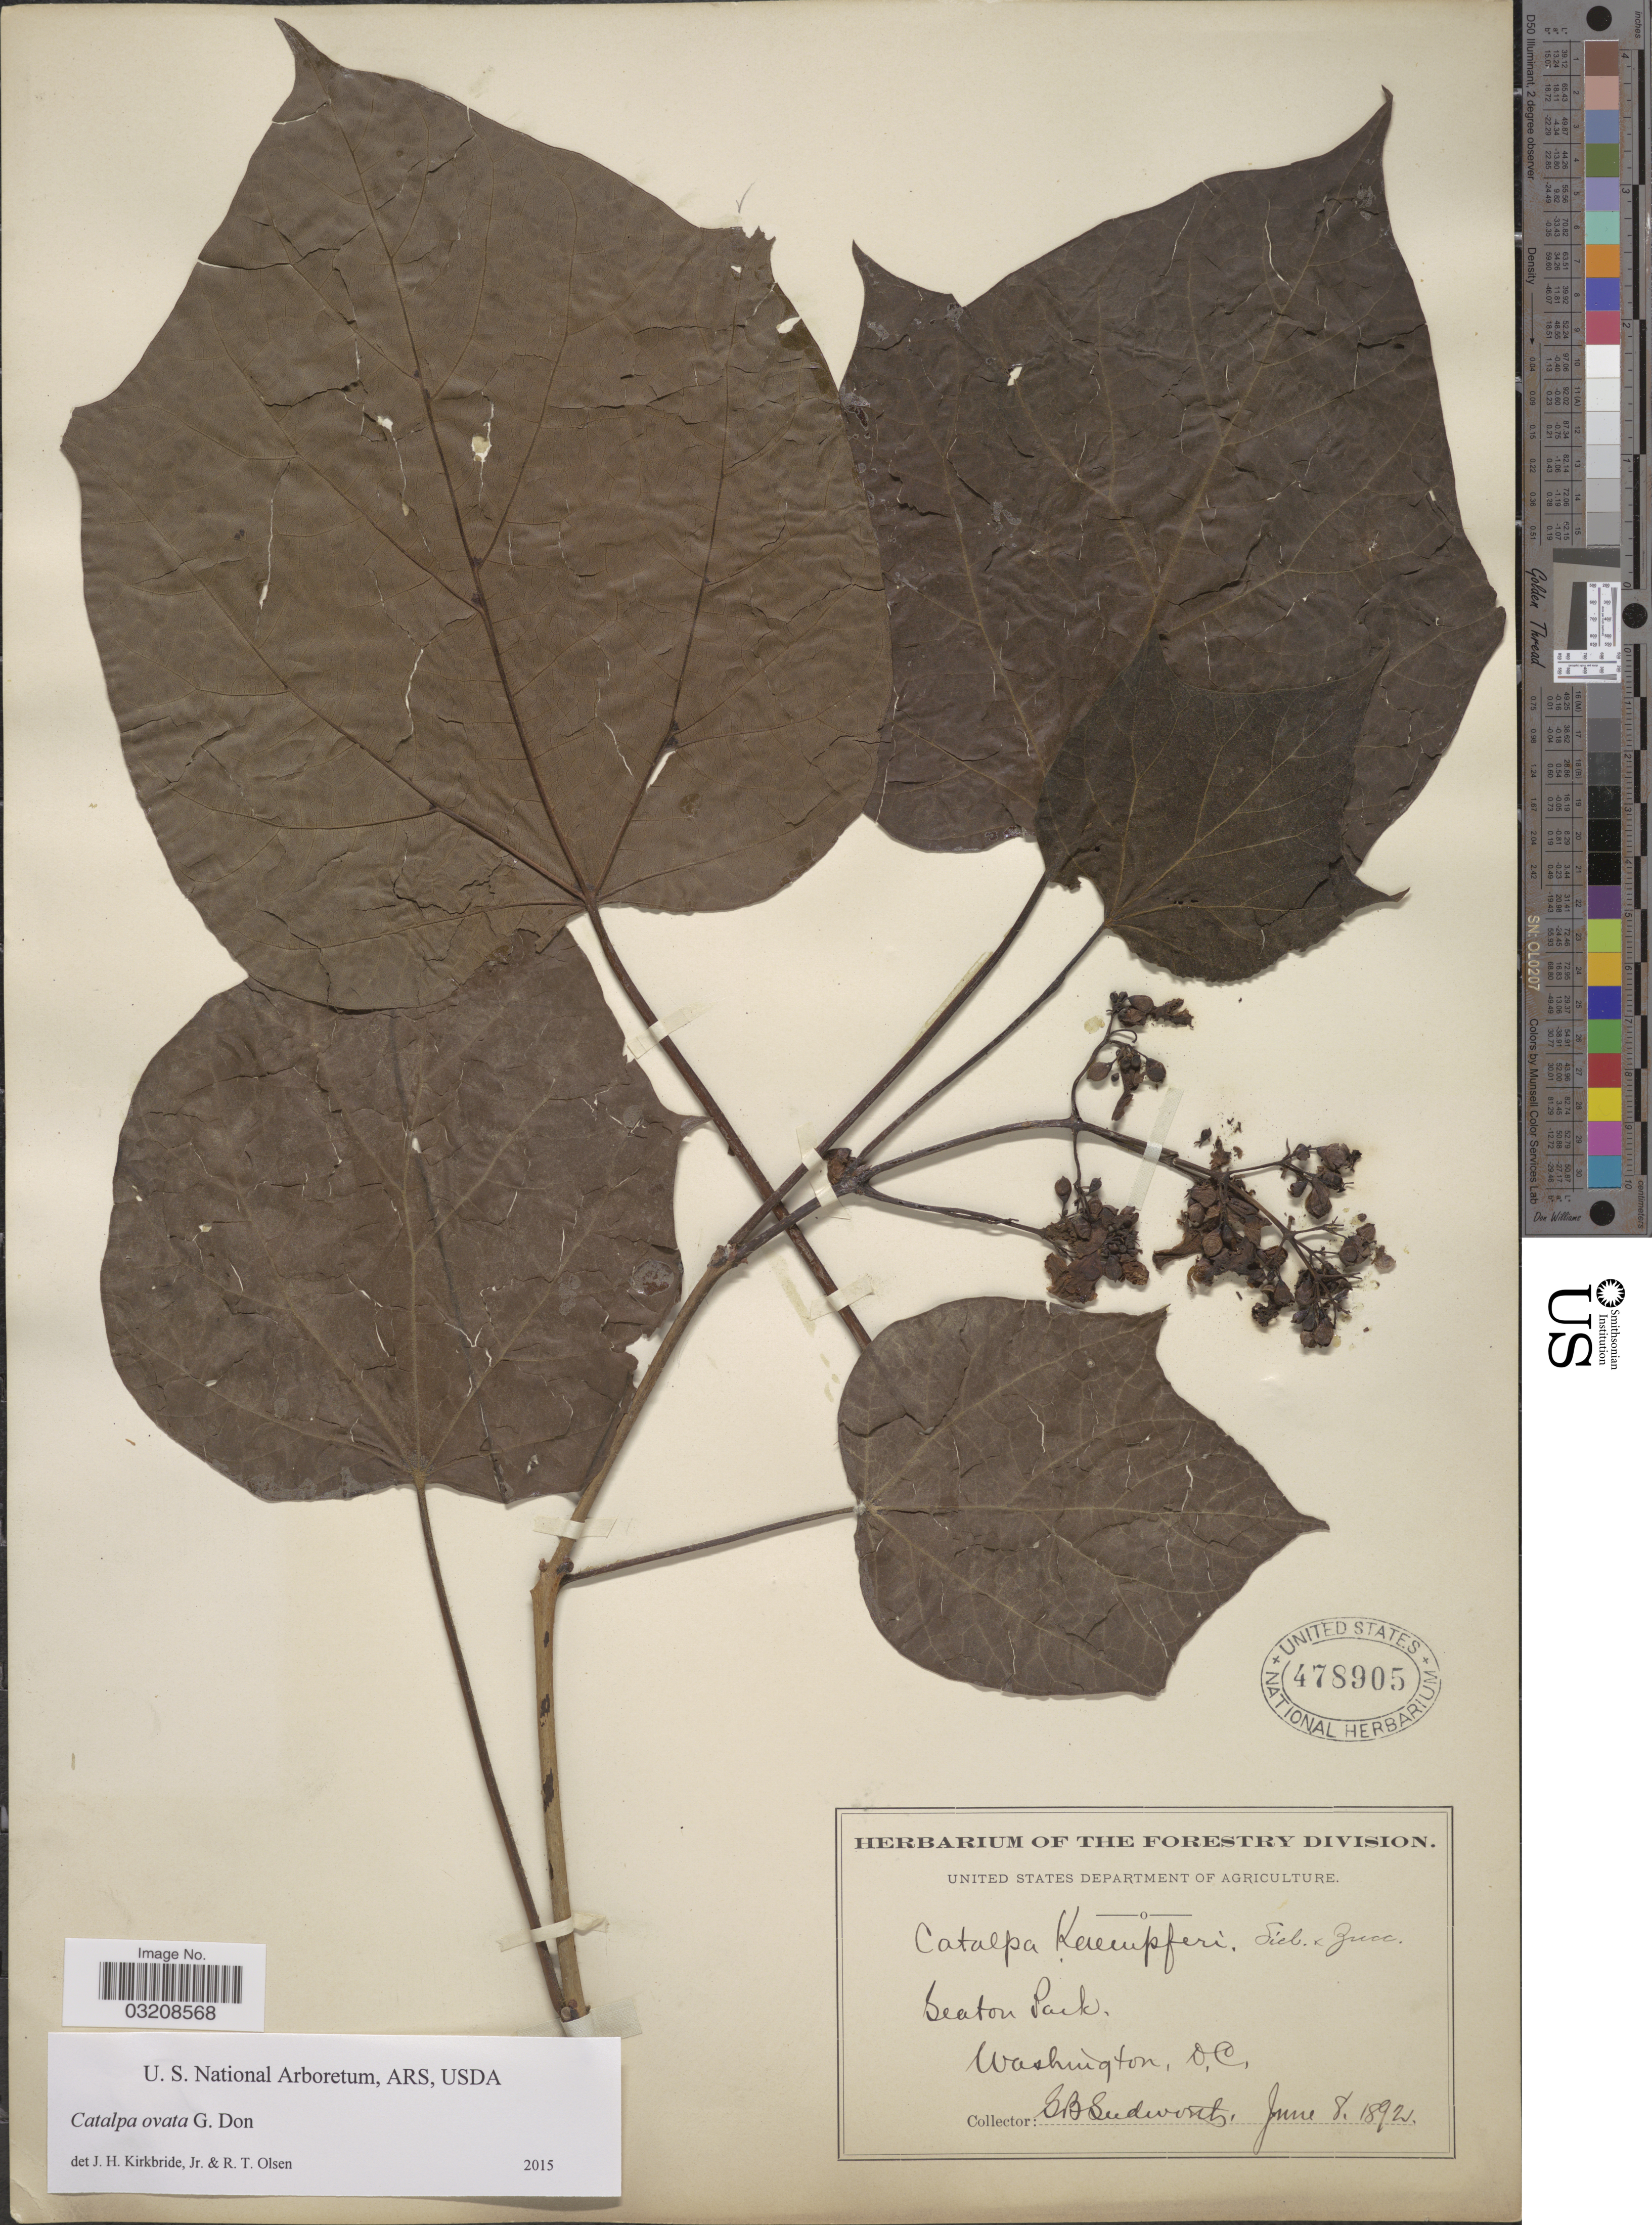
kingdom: Plantae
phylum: Tracheophyta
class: Magnoliopsida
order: Lamiales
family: Bignoniaceae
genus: Catalpa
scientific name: Catalpa ovata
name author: G. Don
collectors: G. B. Sudworth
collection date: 1892-06-08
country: United States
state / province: District of Columbia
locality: Seaton Park. Washington, D.C.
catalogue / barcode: US 478905